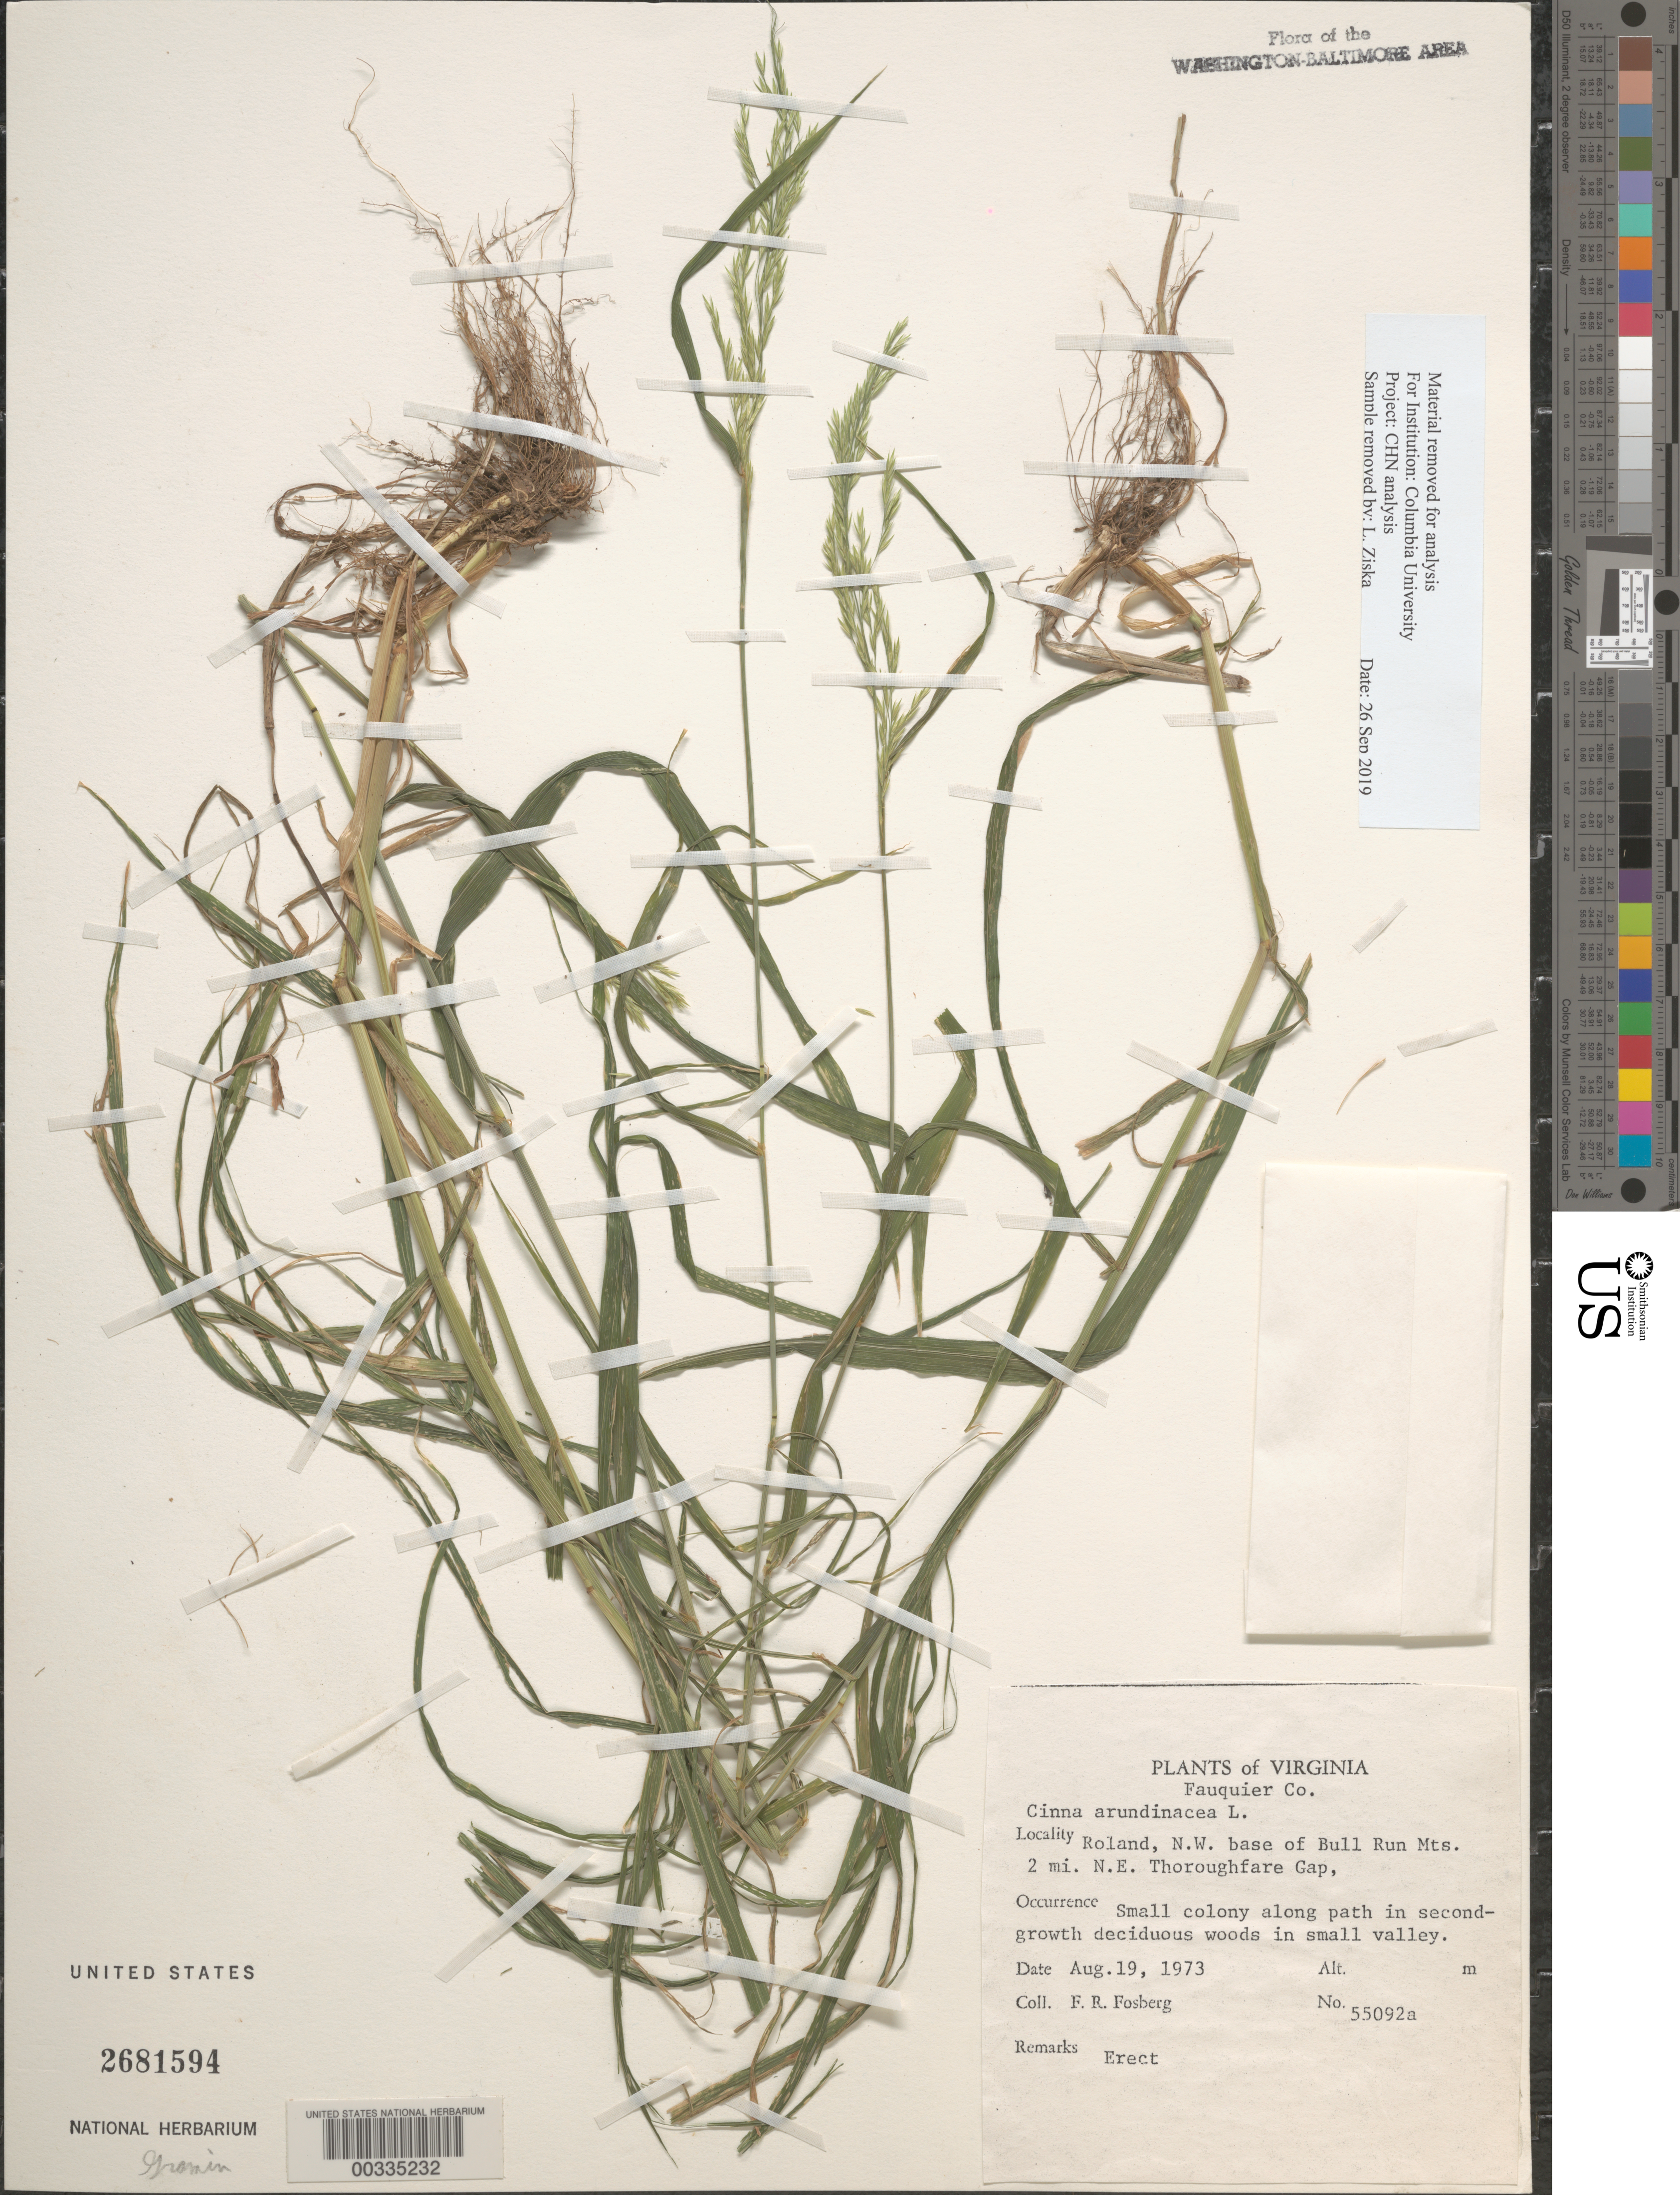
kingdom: Plantae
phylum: Tracheophyta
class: Liliopsida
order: Poales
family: Poaceae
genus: Cinna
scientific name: Cinna arundinacea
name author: L.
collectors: F. R. Fosberg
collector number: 55092A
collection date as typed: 19 Aug 1973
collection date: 1973-08-19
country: United States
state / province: Virginia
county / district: Fauquier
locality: Roland, northeast of Thorofare Gap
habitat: Along path in secondary growth deciduous woods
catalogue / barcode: US 2681594